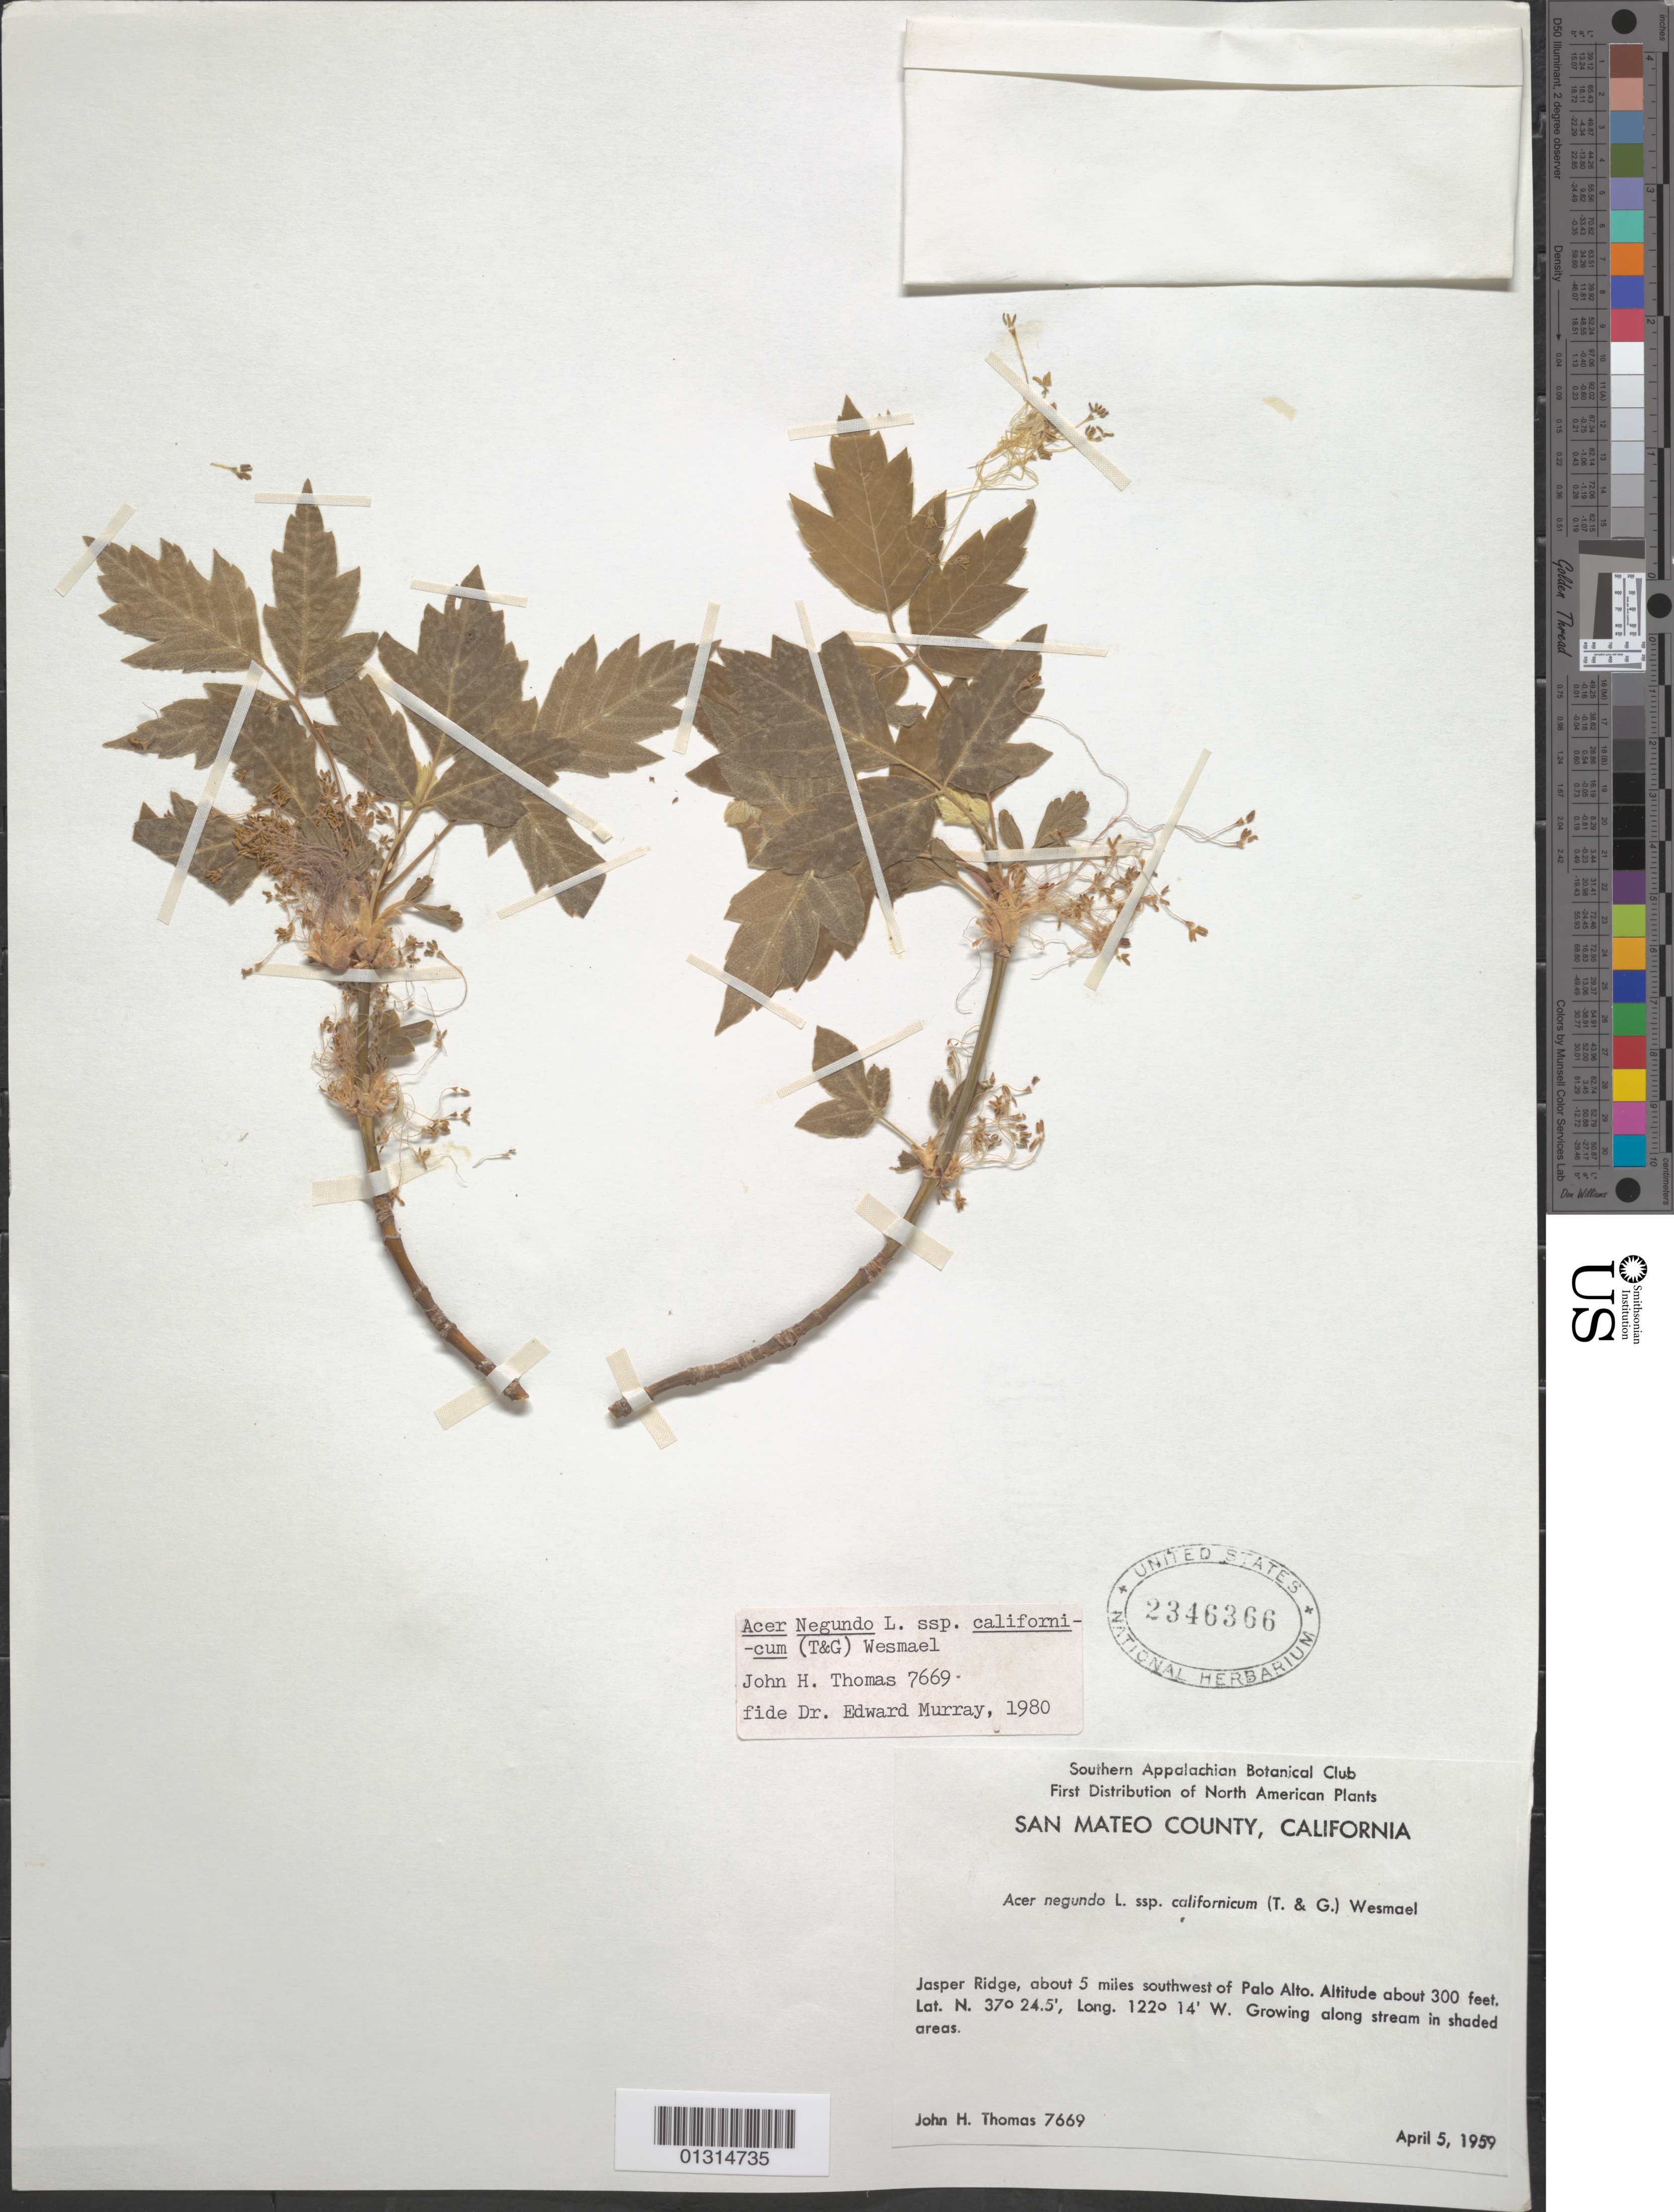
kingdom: Plantae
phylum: Tracheophyta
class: Magnoliopsida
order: Sapindales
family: Sapindaceae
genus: Acer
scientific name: Acer negundo subsp. californicum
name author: (Torr. & A. Gray) Wesm.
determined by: Murray, Edward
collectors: J. H. Thomas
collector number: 7669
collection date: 1959-04-05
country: United States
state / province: California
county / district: San Mateo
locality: San Mateo County, Jasper Ridge, about 5 miles SW ofPalo Alto.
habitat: Growing along stream in shaded areas.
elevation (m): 91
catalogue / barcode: US 2346366